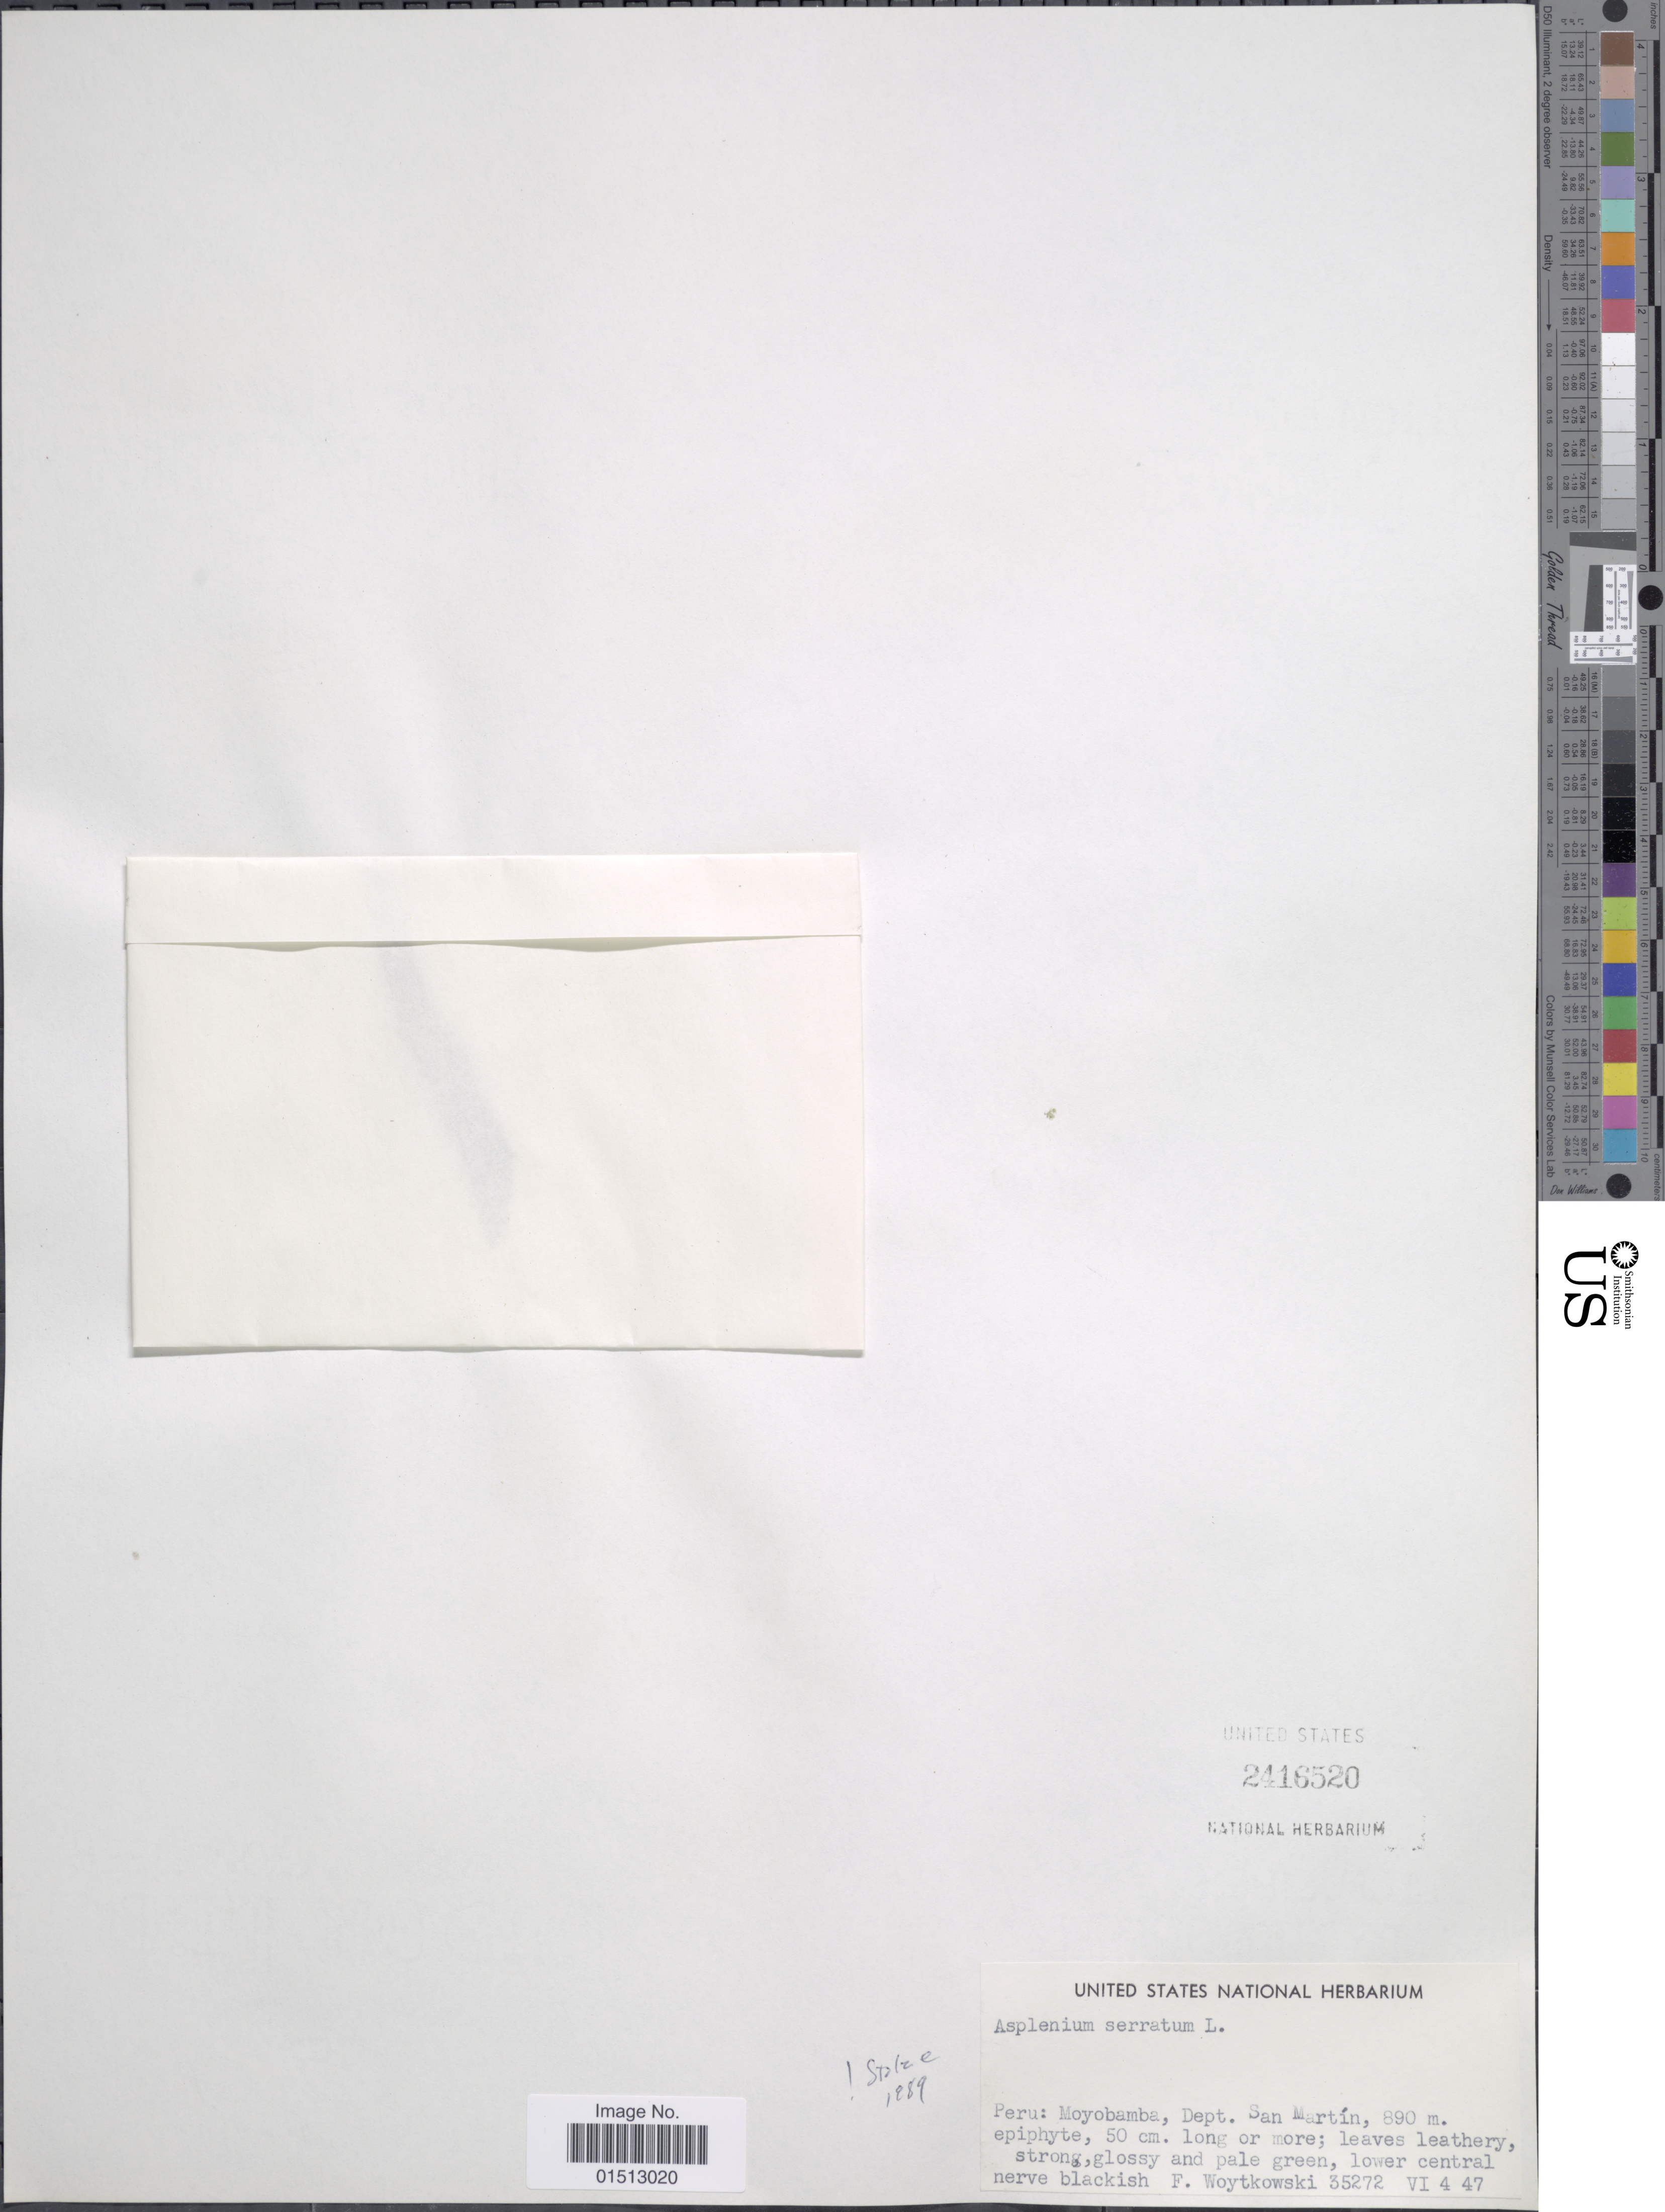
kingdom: Plantae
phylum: Tracheophyta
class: Polypodiopsida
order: Polypodiales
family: Aspleniaceae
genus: Asplenium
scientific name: Asplenium serratum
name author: L.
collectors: F. Woytkowski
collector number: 35272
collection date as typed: Transcribed d/m/y: 4/6/47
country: Peru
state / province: San Martín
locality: Peru: Moyobamba, Dept.San Martin.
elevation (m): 890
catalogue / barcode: US 2416520